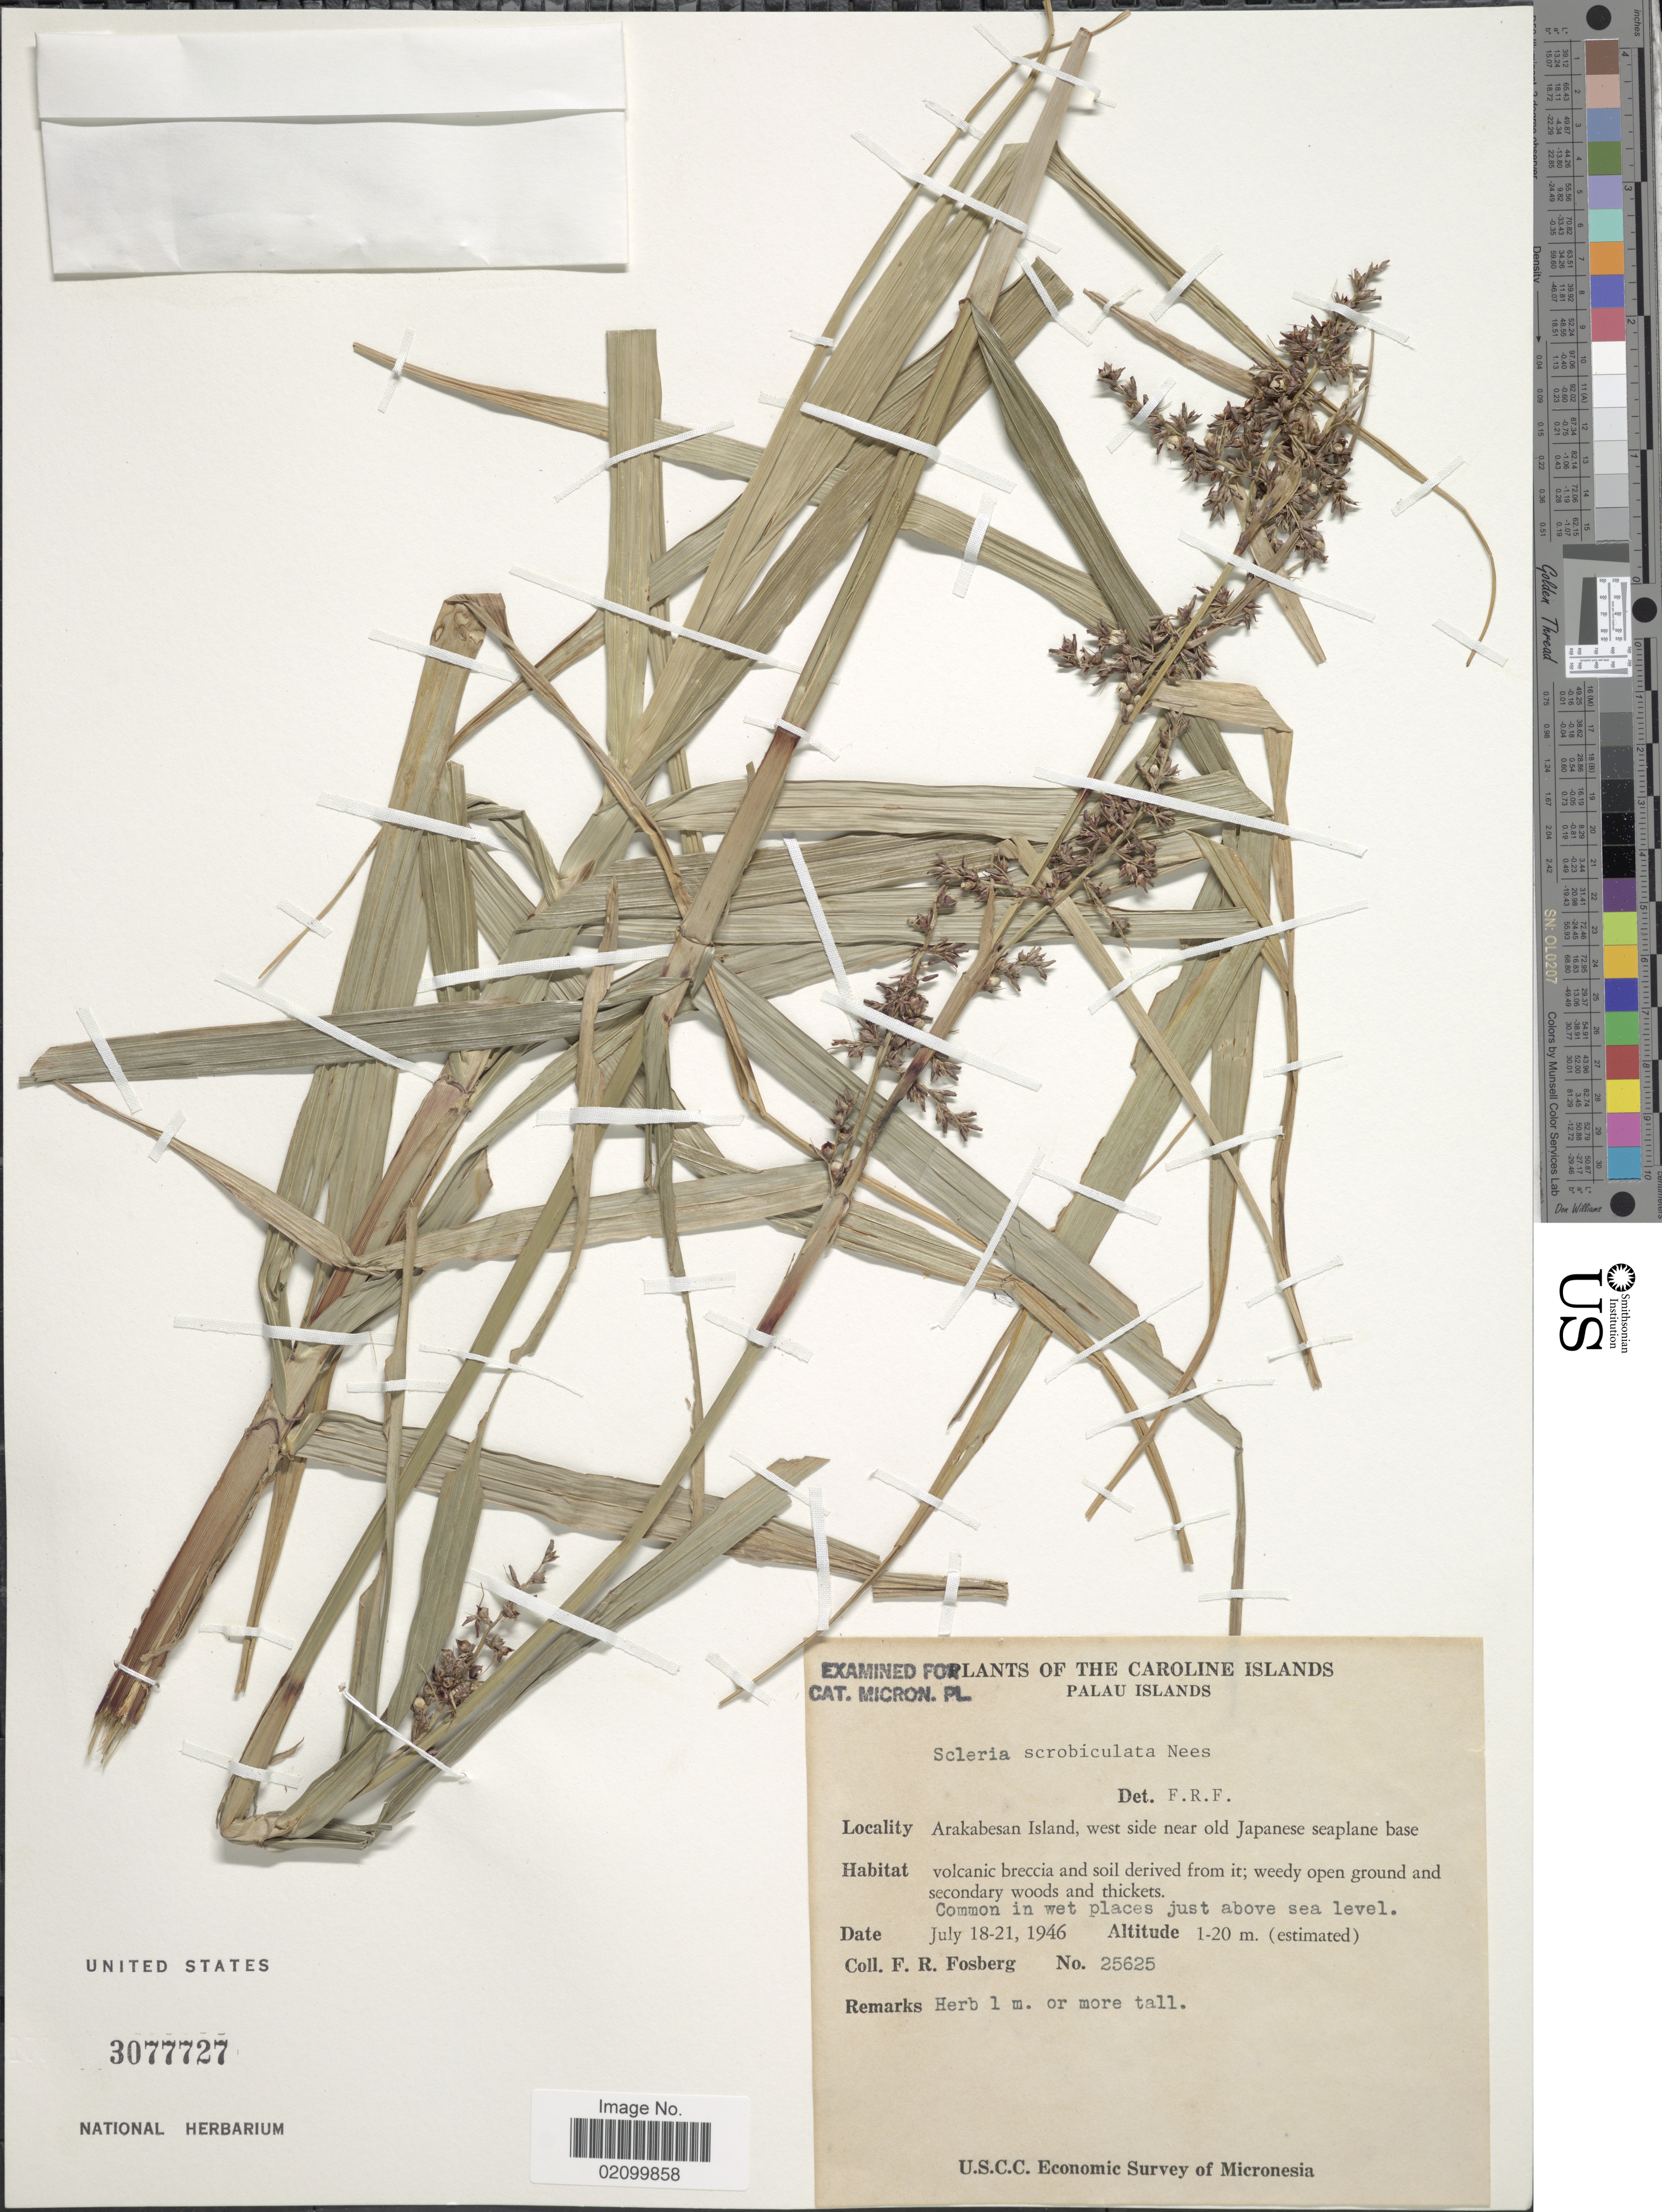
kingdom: Plantae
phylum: Tracheophyta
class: Liliopsida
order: Poales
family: Cyperaceae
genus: Scleria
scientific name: Scleria scrobiculata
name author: Nees & Meyen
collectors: F. R. Fosberg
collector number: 25625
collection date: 1946-07-18/1946-07-21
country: Palau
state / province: Koror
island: Ngerekebesang [Arakabesan]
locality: Caroline Islands, Palau Islands, Arakabesan Island, west side near old Japanese seaplane base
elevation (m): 1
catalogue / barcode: US 3077727